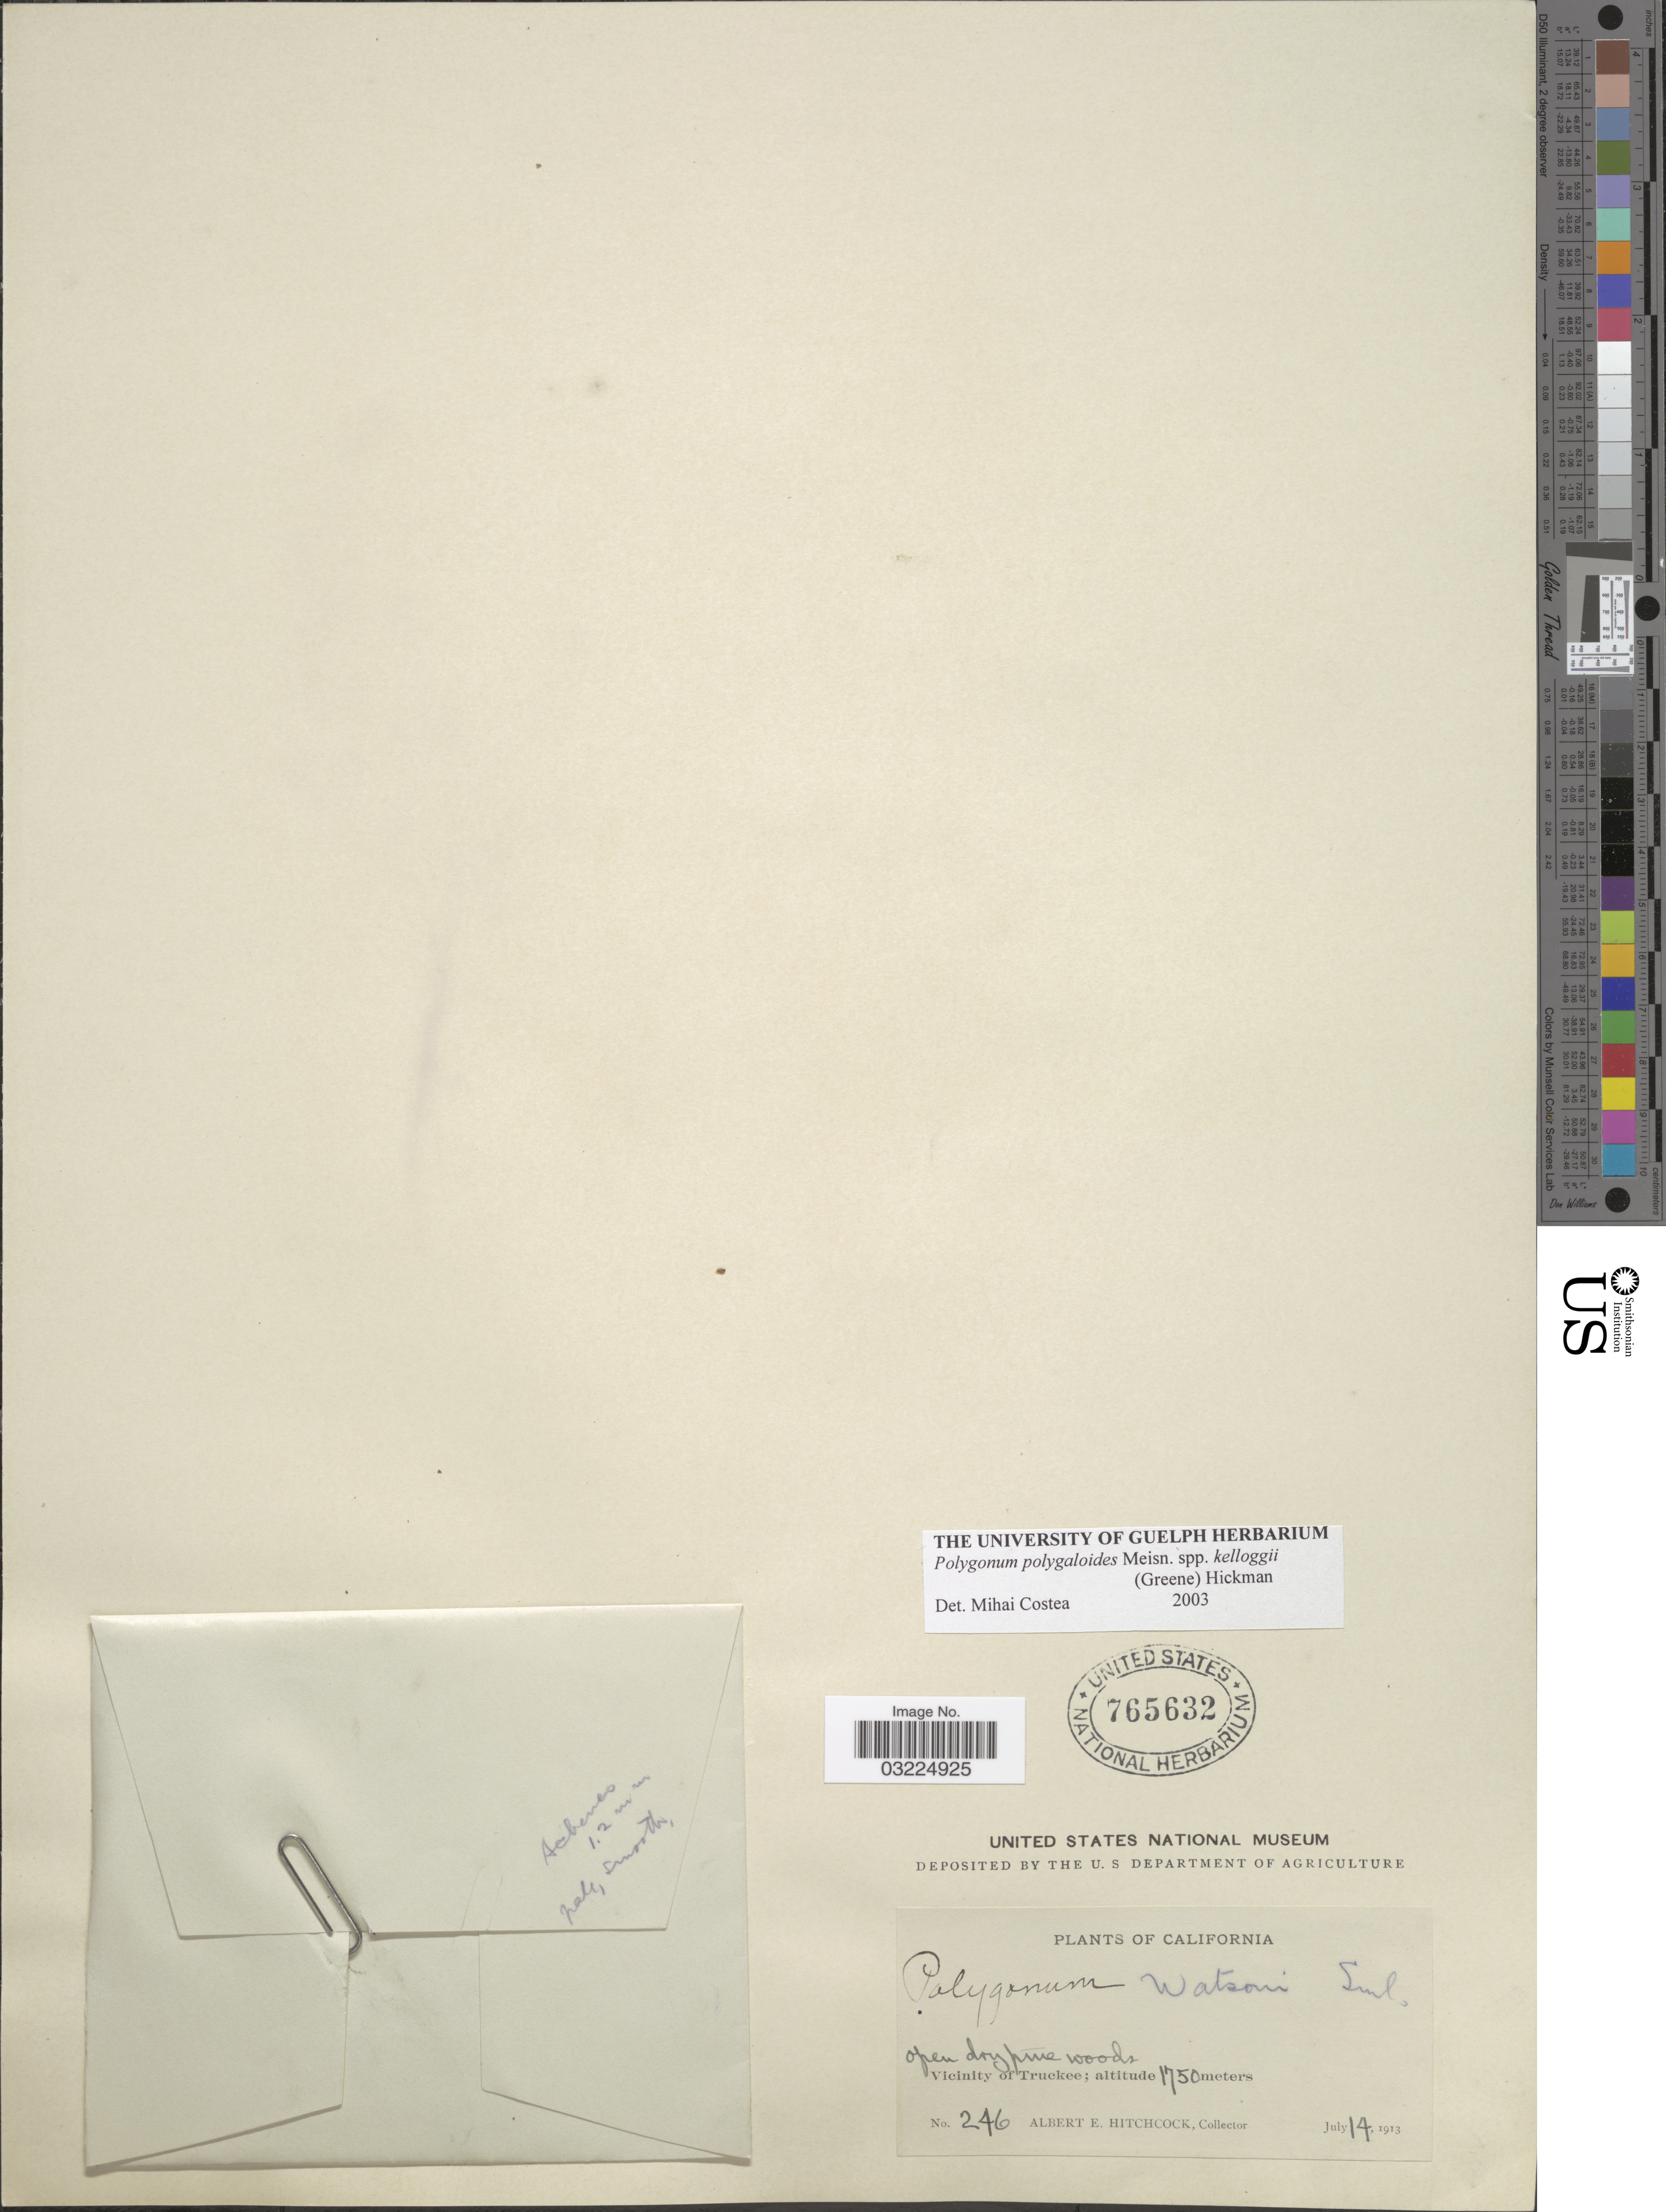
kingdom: Plantae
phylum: Tracheophyta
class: Magnoliopsida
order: Caryophyllales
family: Polygonaceae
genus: Polygonum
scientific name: Polygonum polygaloides subsp. kelloggii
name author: (Greene) Hickman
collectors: A. Hitchcock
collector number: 246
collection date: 1913-07-14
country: United States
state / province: California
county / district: Nevada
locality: Vicinity of Truckee.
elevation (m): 1750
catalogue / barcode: US 765632